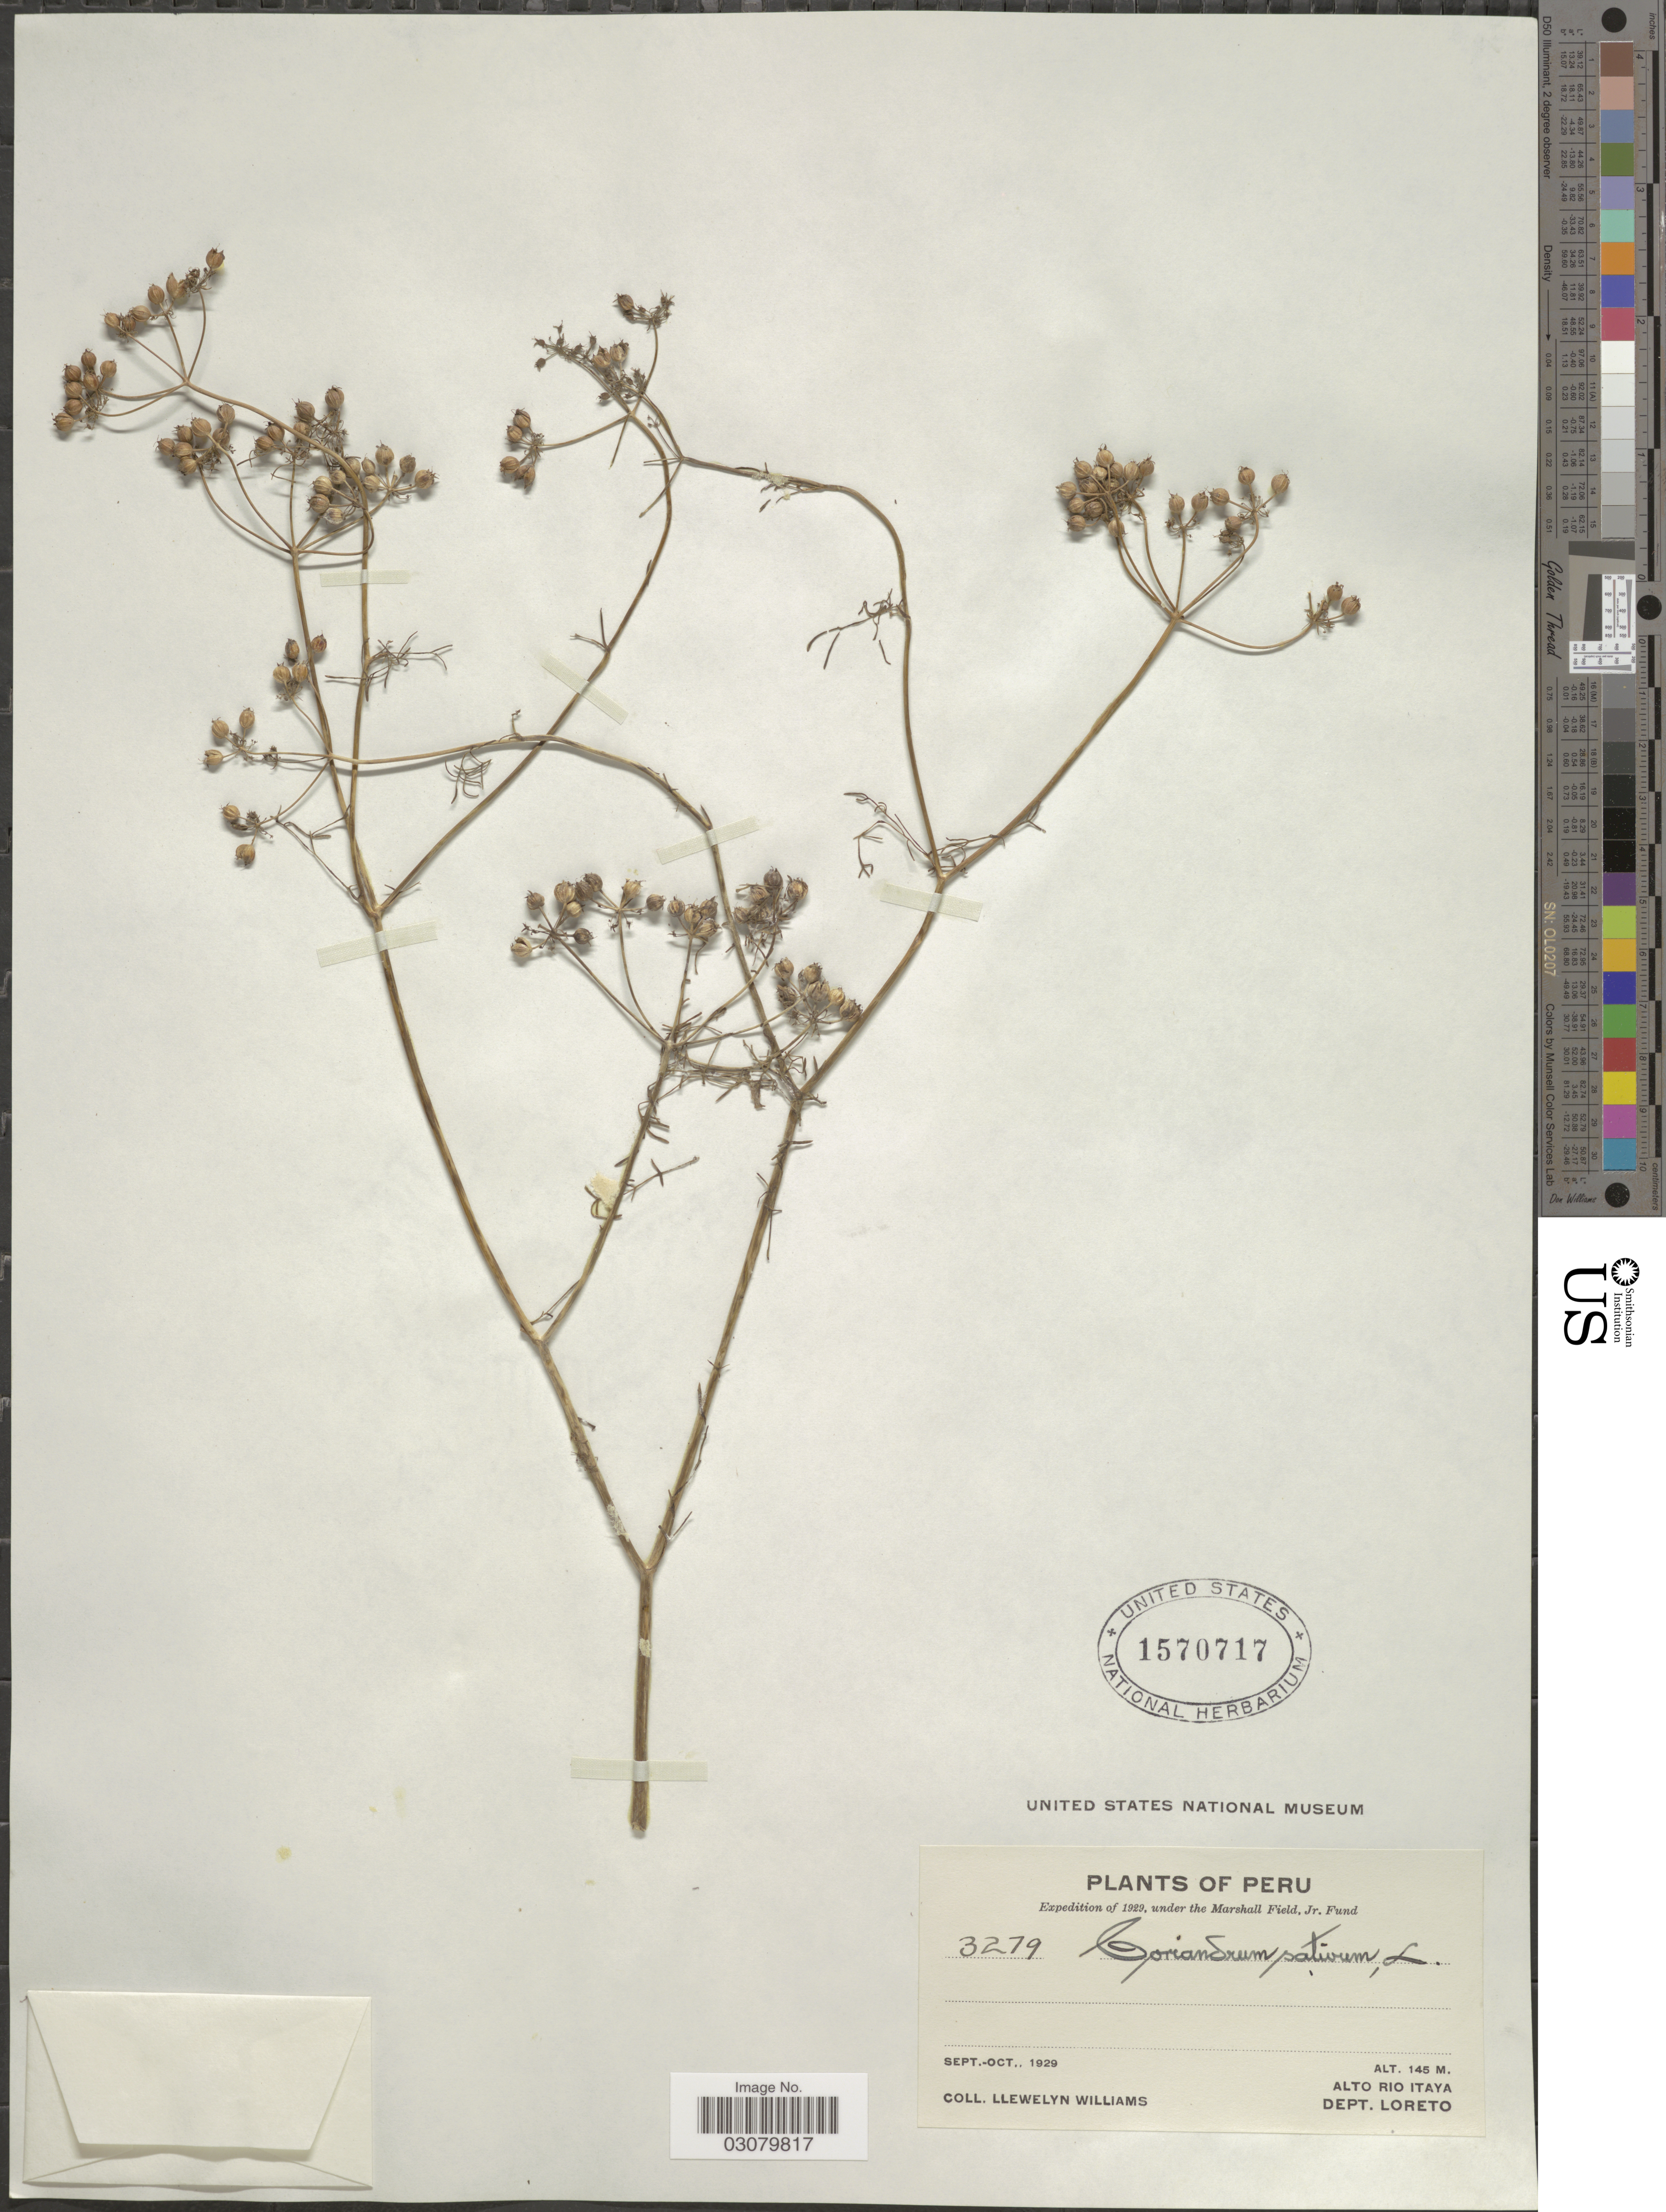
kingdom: Plantae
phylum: Tracheophyta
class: Magnoliopsida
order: Apiales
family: Apiaceae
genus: Coriandrum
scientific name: Coriandrum sativum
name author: L.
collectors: Ll. Williams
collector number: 3279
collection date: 1929-09/1929-10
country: Peru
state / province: Loreto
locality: Alto Rio Itaya Dept. Loreto.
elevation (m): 145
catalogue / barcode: US 1570717